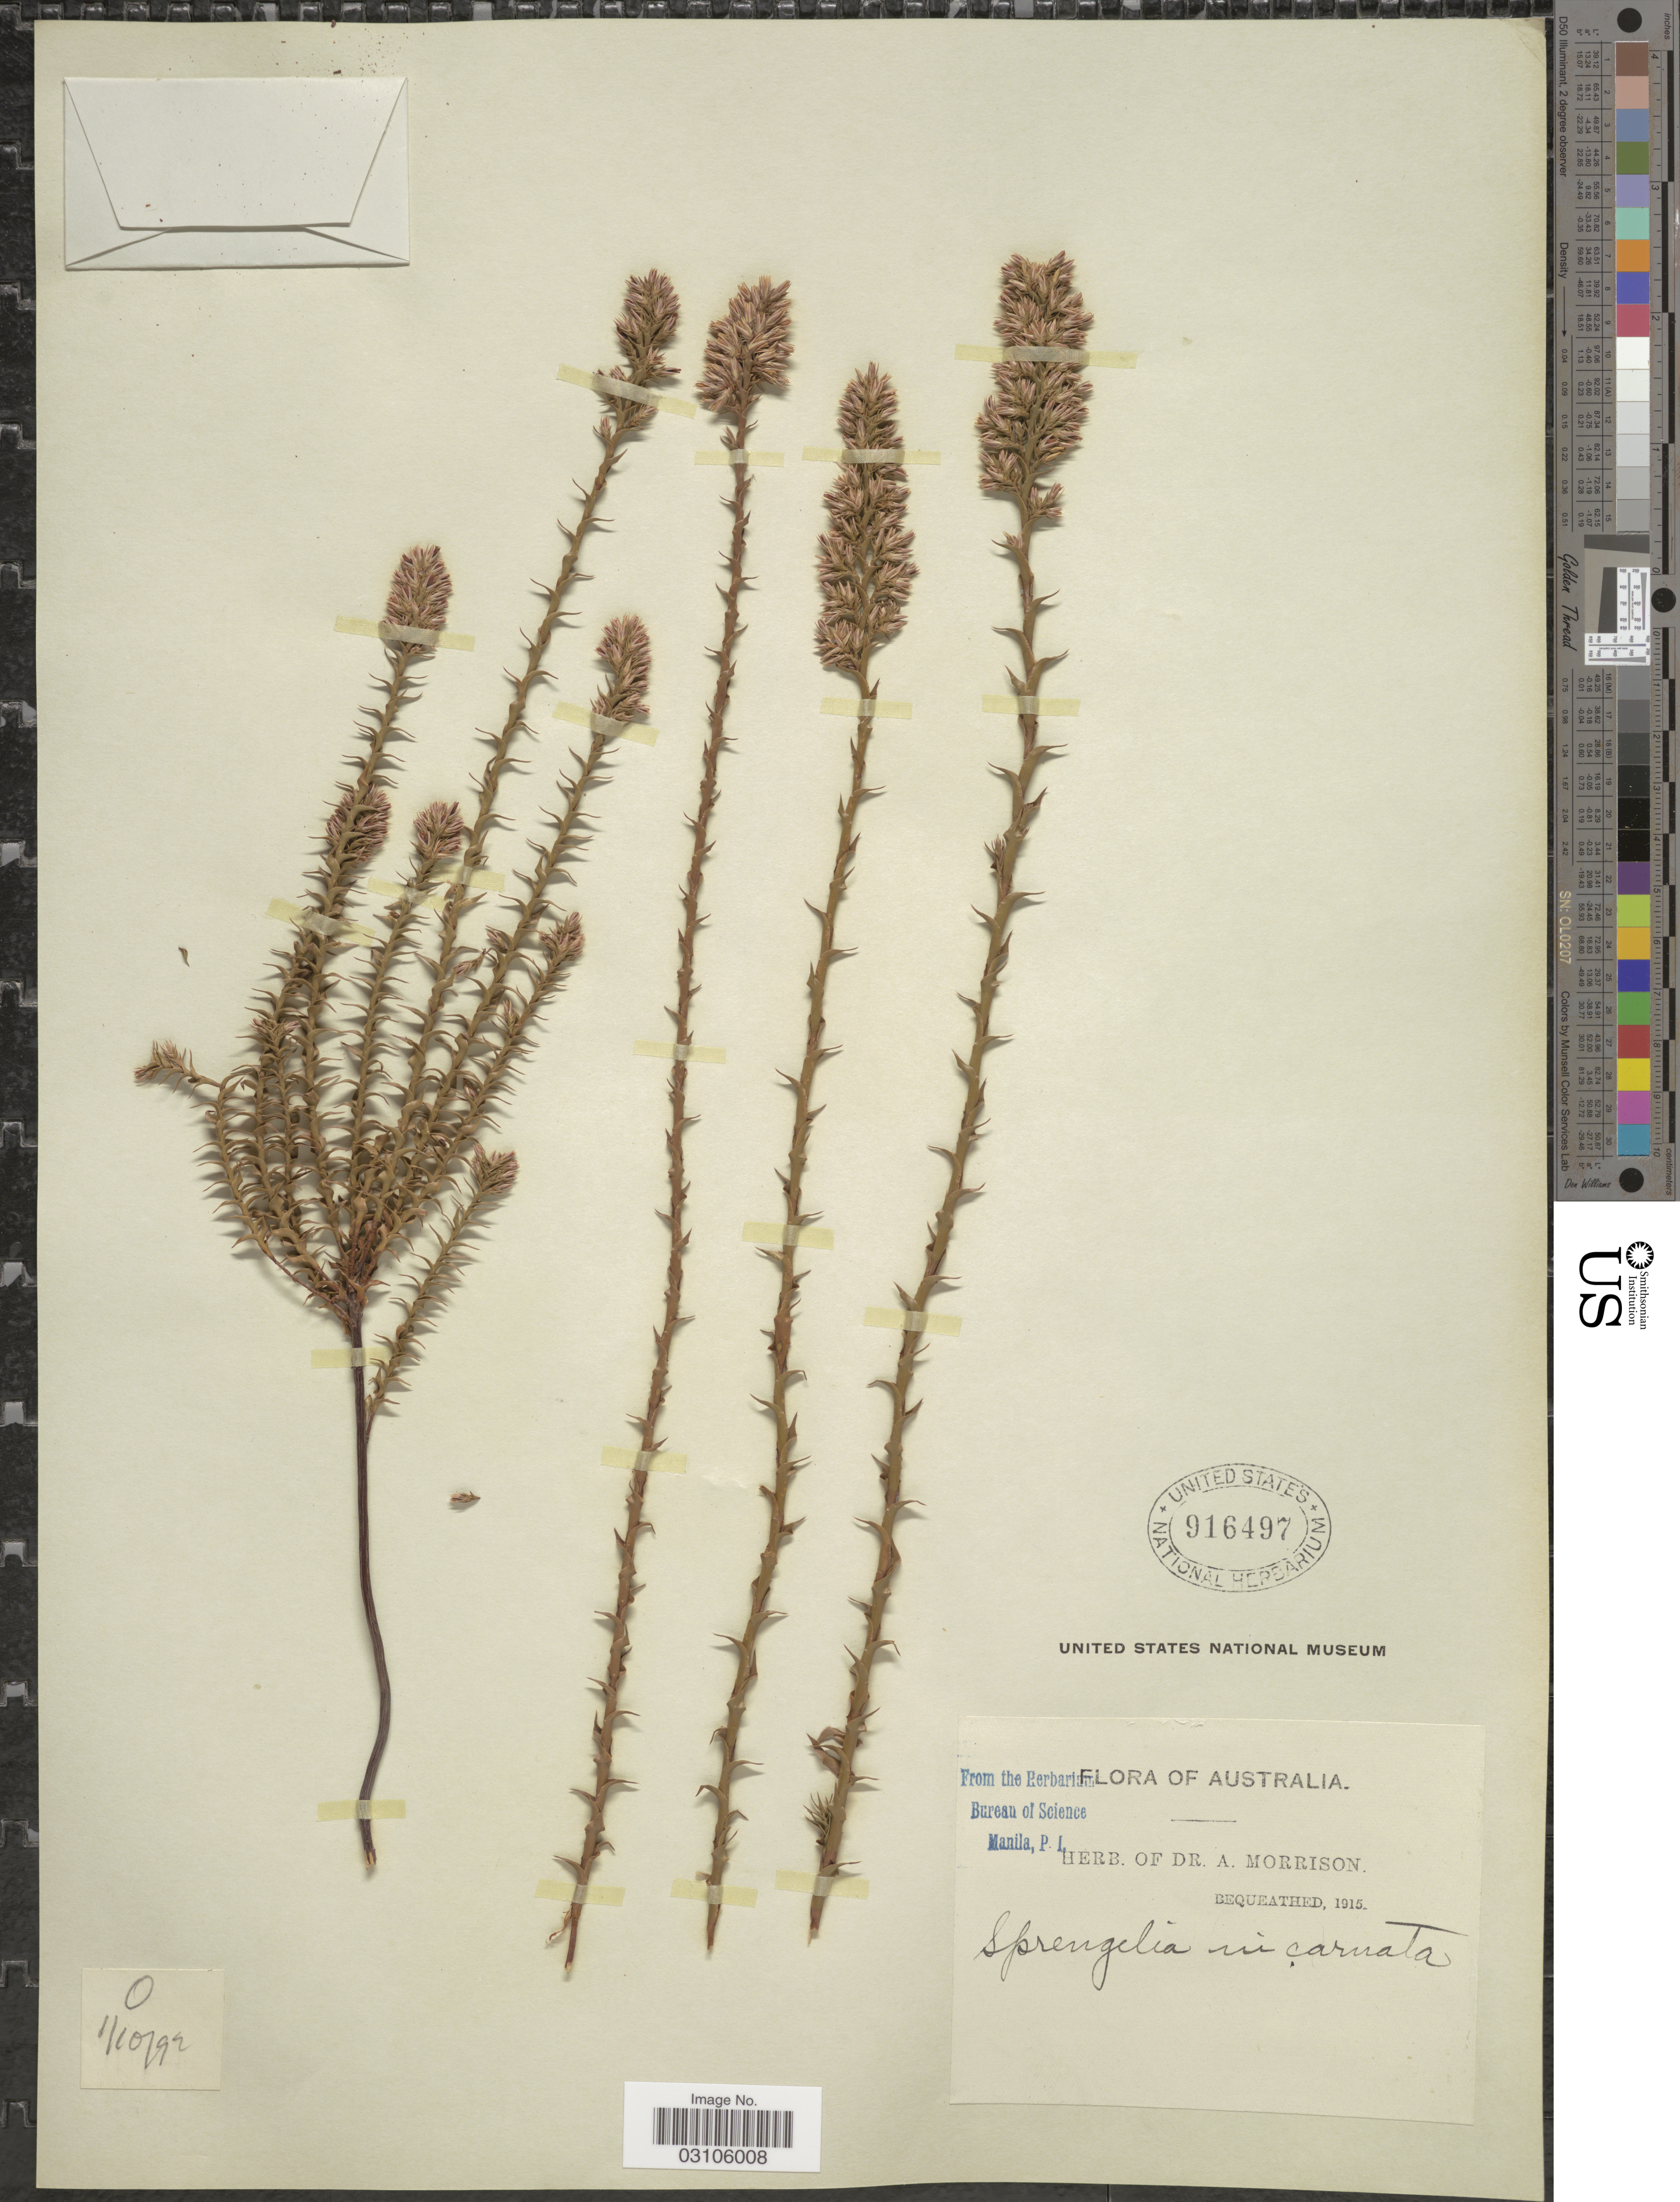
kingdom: Plantae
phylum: Tracheophyta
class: Magnoliopsida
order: Ericales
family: Ericaceae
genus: Sprengelia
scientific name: Sprengelia incarnata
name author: L.S. Sm.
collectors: ex herb. Dr. A. Morrison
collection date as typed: Transcribed d/m/y: 1/10/92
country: Australia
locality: O.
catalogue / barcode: US 916497